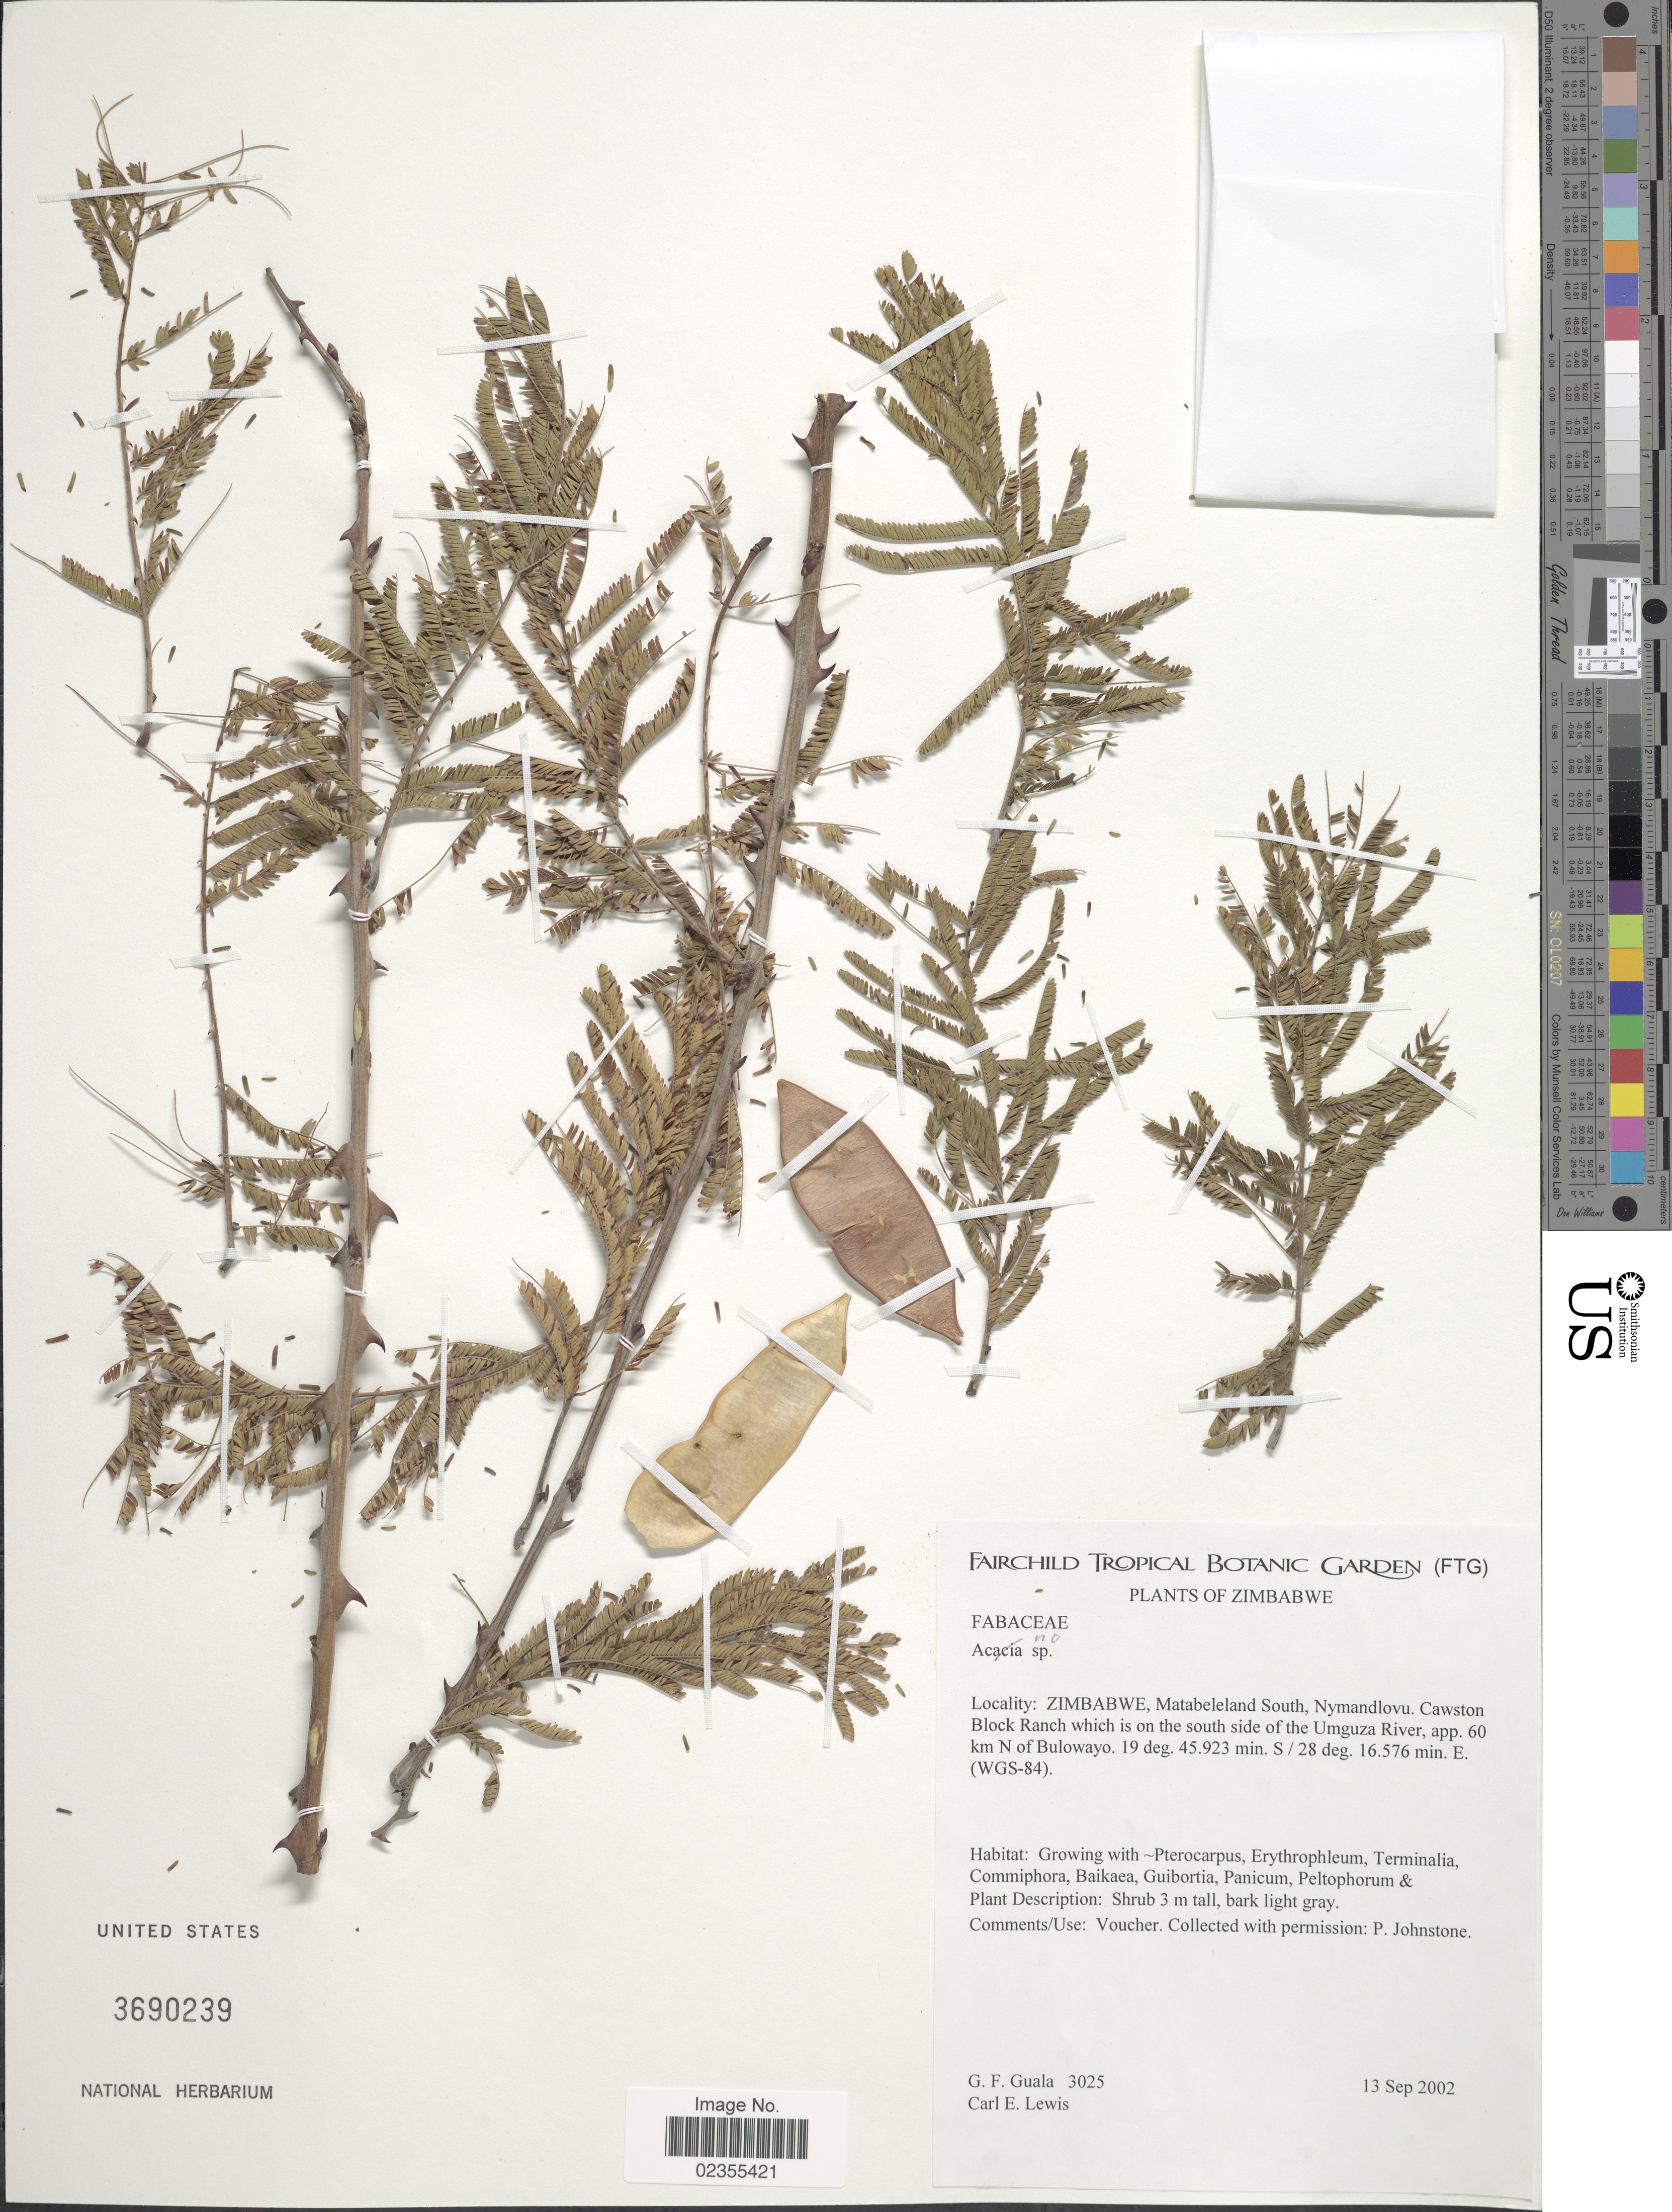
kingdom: Plantae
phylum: Tracheophyta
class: Magnoliopsida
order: Fabales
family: Fabaceae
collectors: G. Guala & C. Lewis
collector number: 3025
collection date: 2002-09-13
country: Zimbabwe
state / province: Matabeleland South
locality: Nymandlovu. Cawston Block Ranch which is on the south side of the Umguza River, app 60 km N of Bulowayo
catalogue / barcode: US 3690239